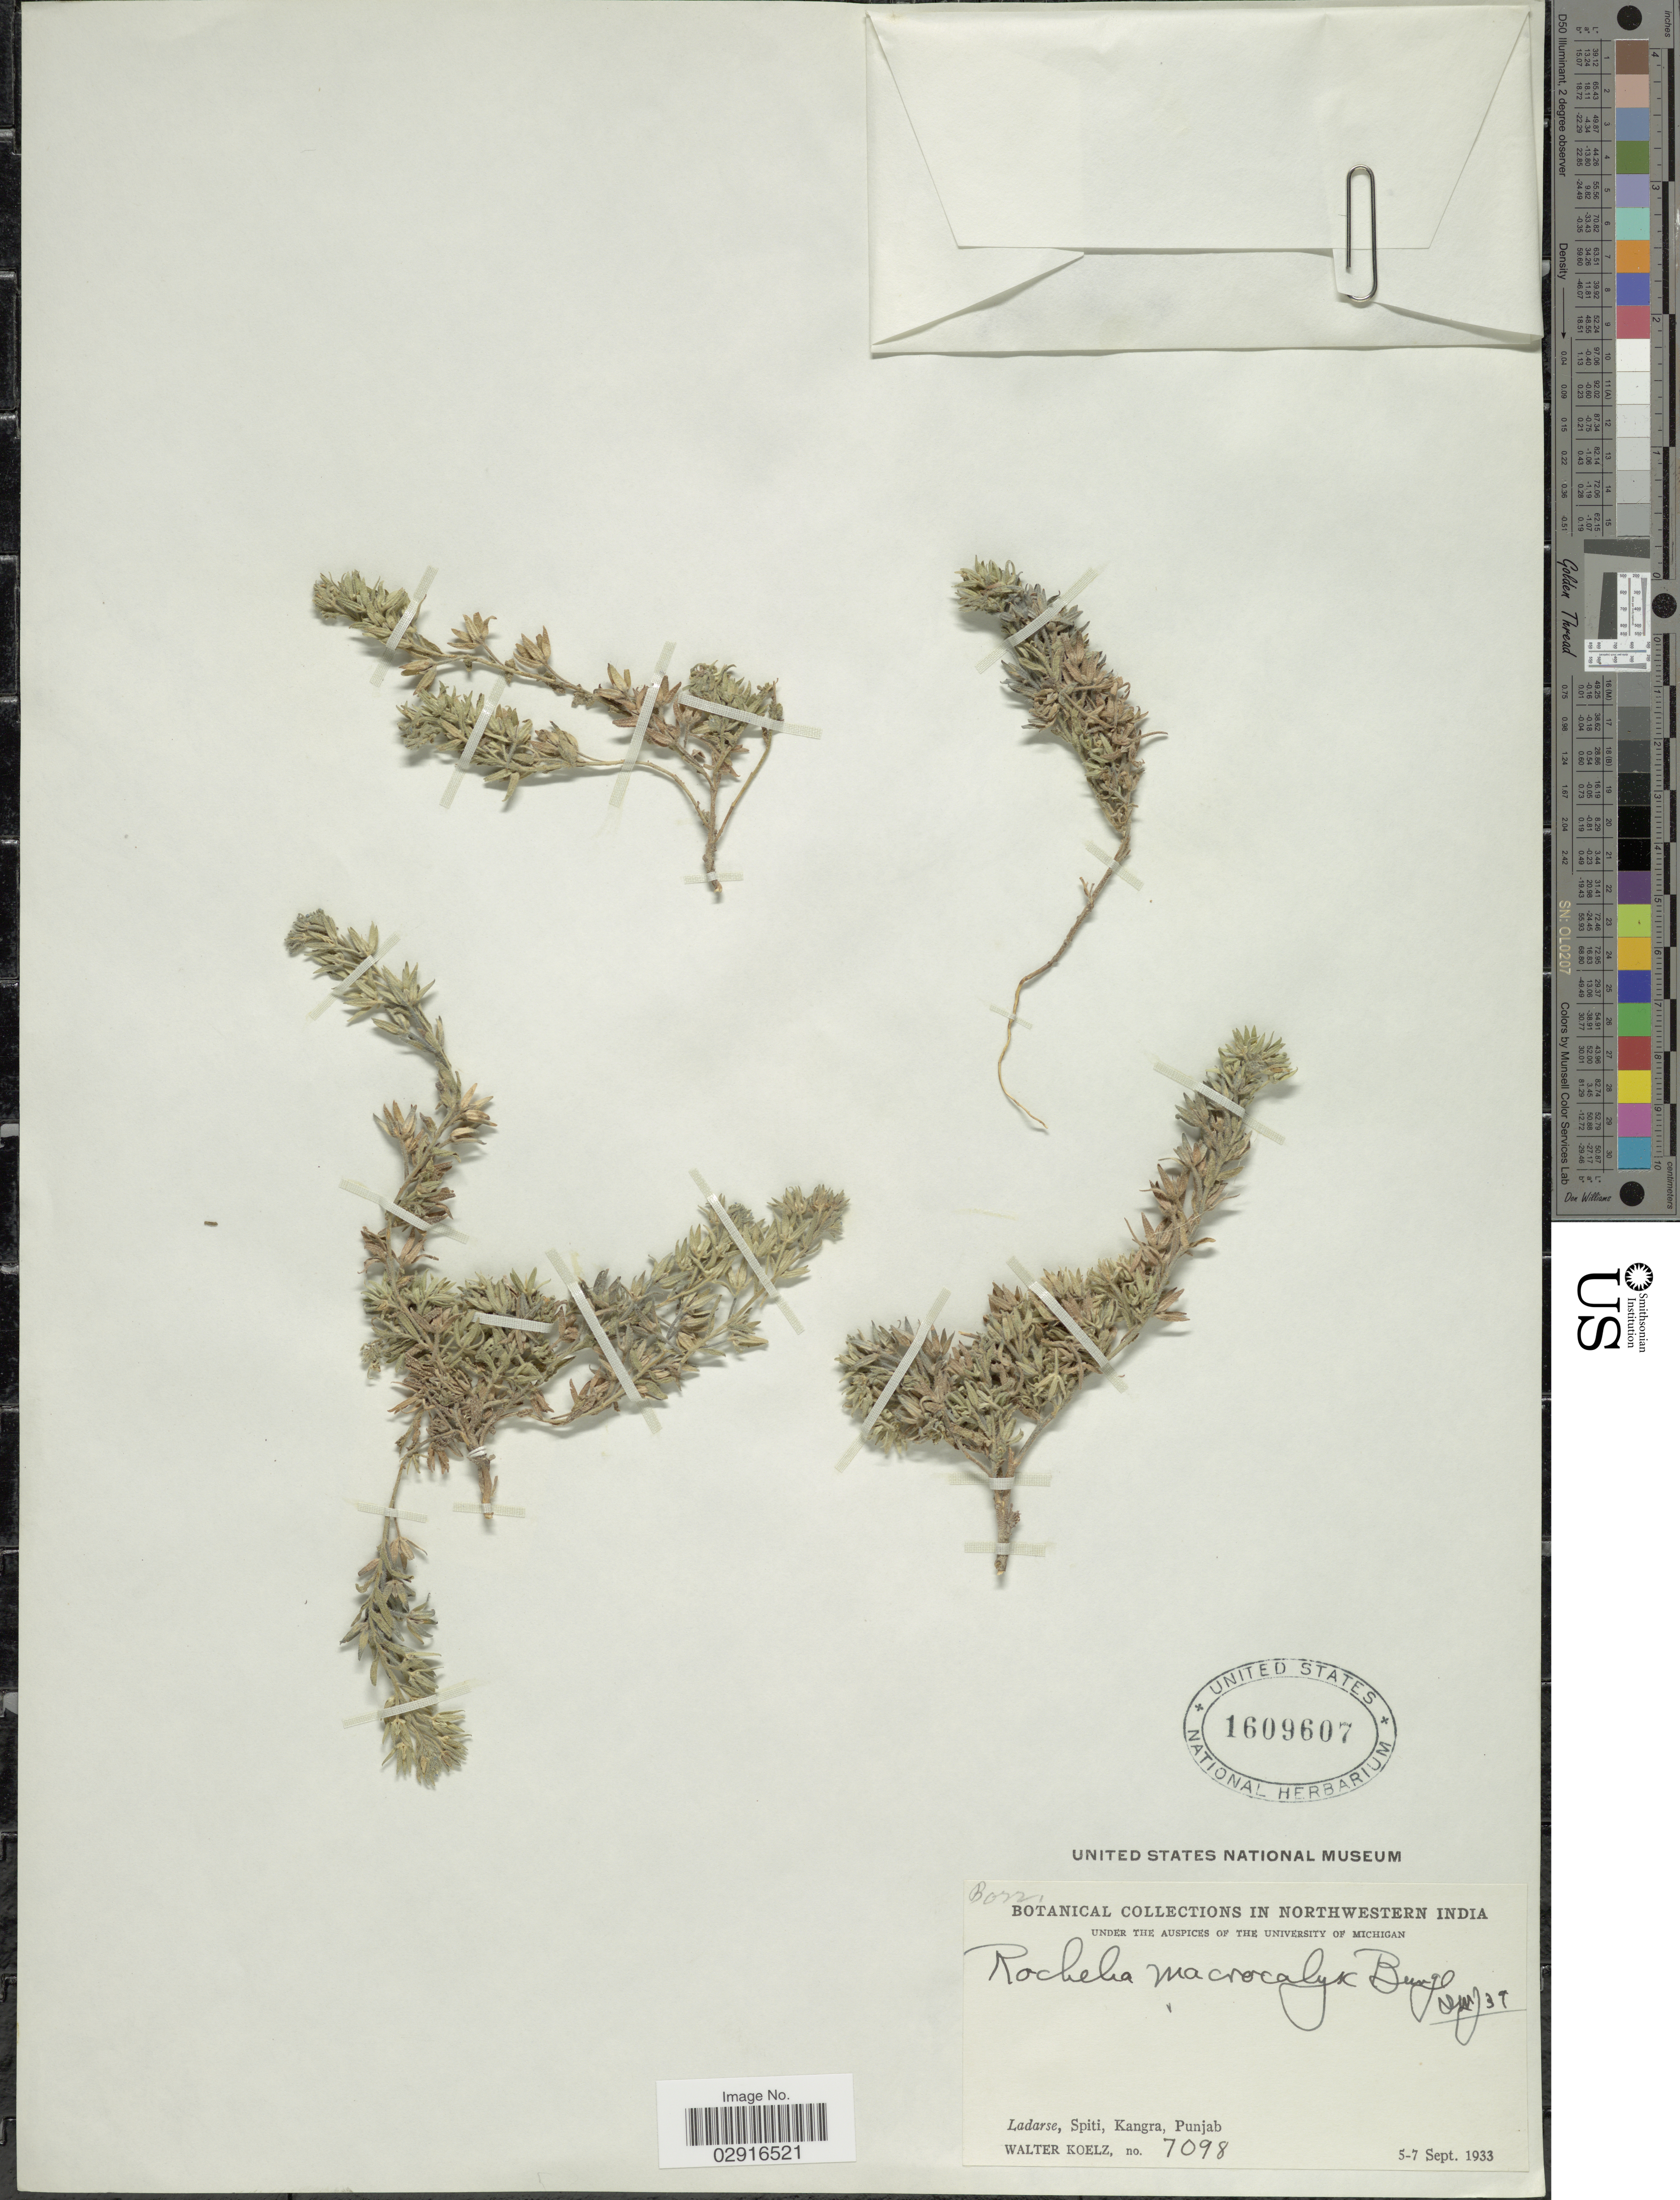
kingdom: Plantae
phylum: Tracheophyta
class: Magnoliopsida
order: Boraginales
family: Boraginaceae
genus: Rochelia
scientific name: Rochelia macrocalyx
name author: Bunge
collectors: W. N. Koelz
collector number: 7098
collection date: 1933-09-05/1933-09-07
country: India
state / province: Punjab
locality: Northwestern India. Ladarse, Spiti, Kangra.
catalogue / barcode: US 1609607